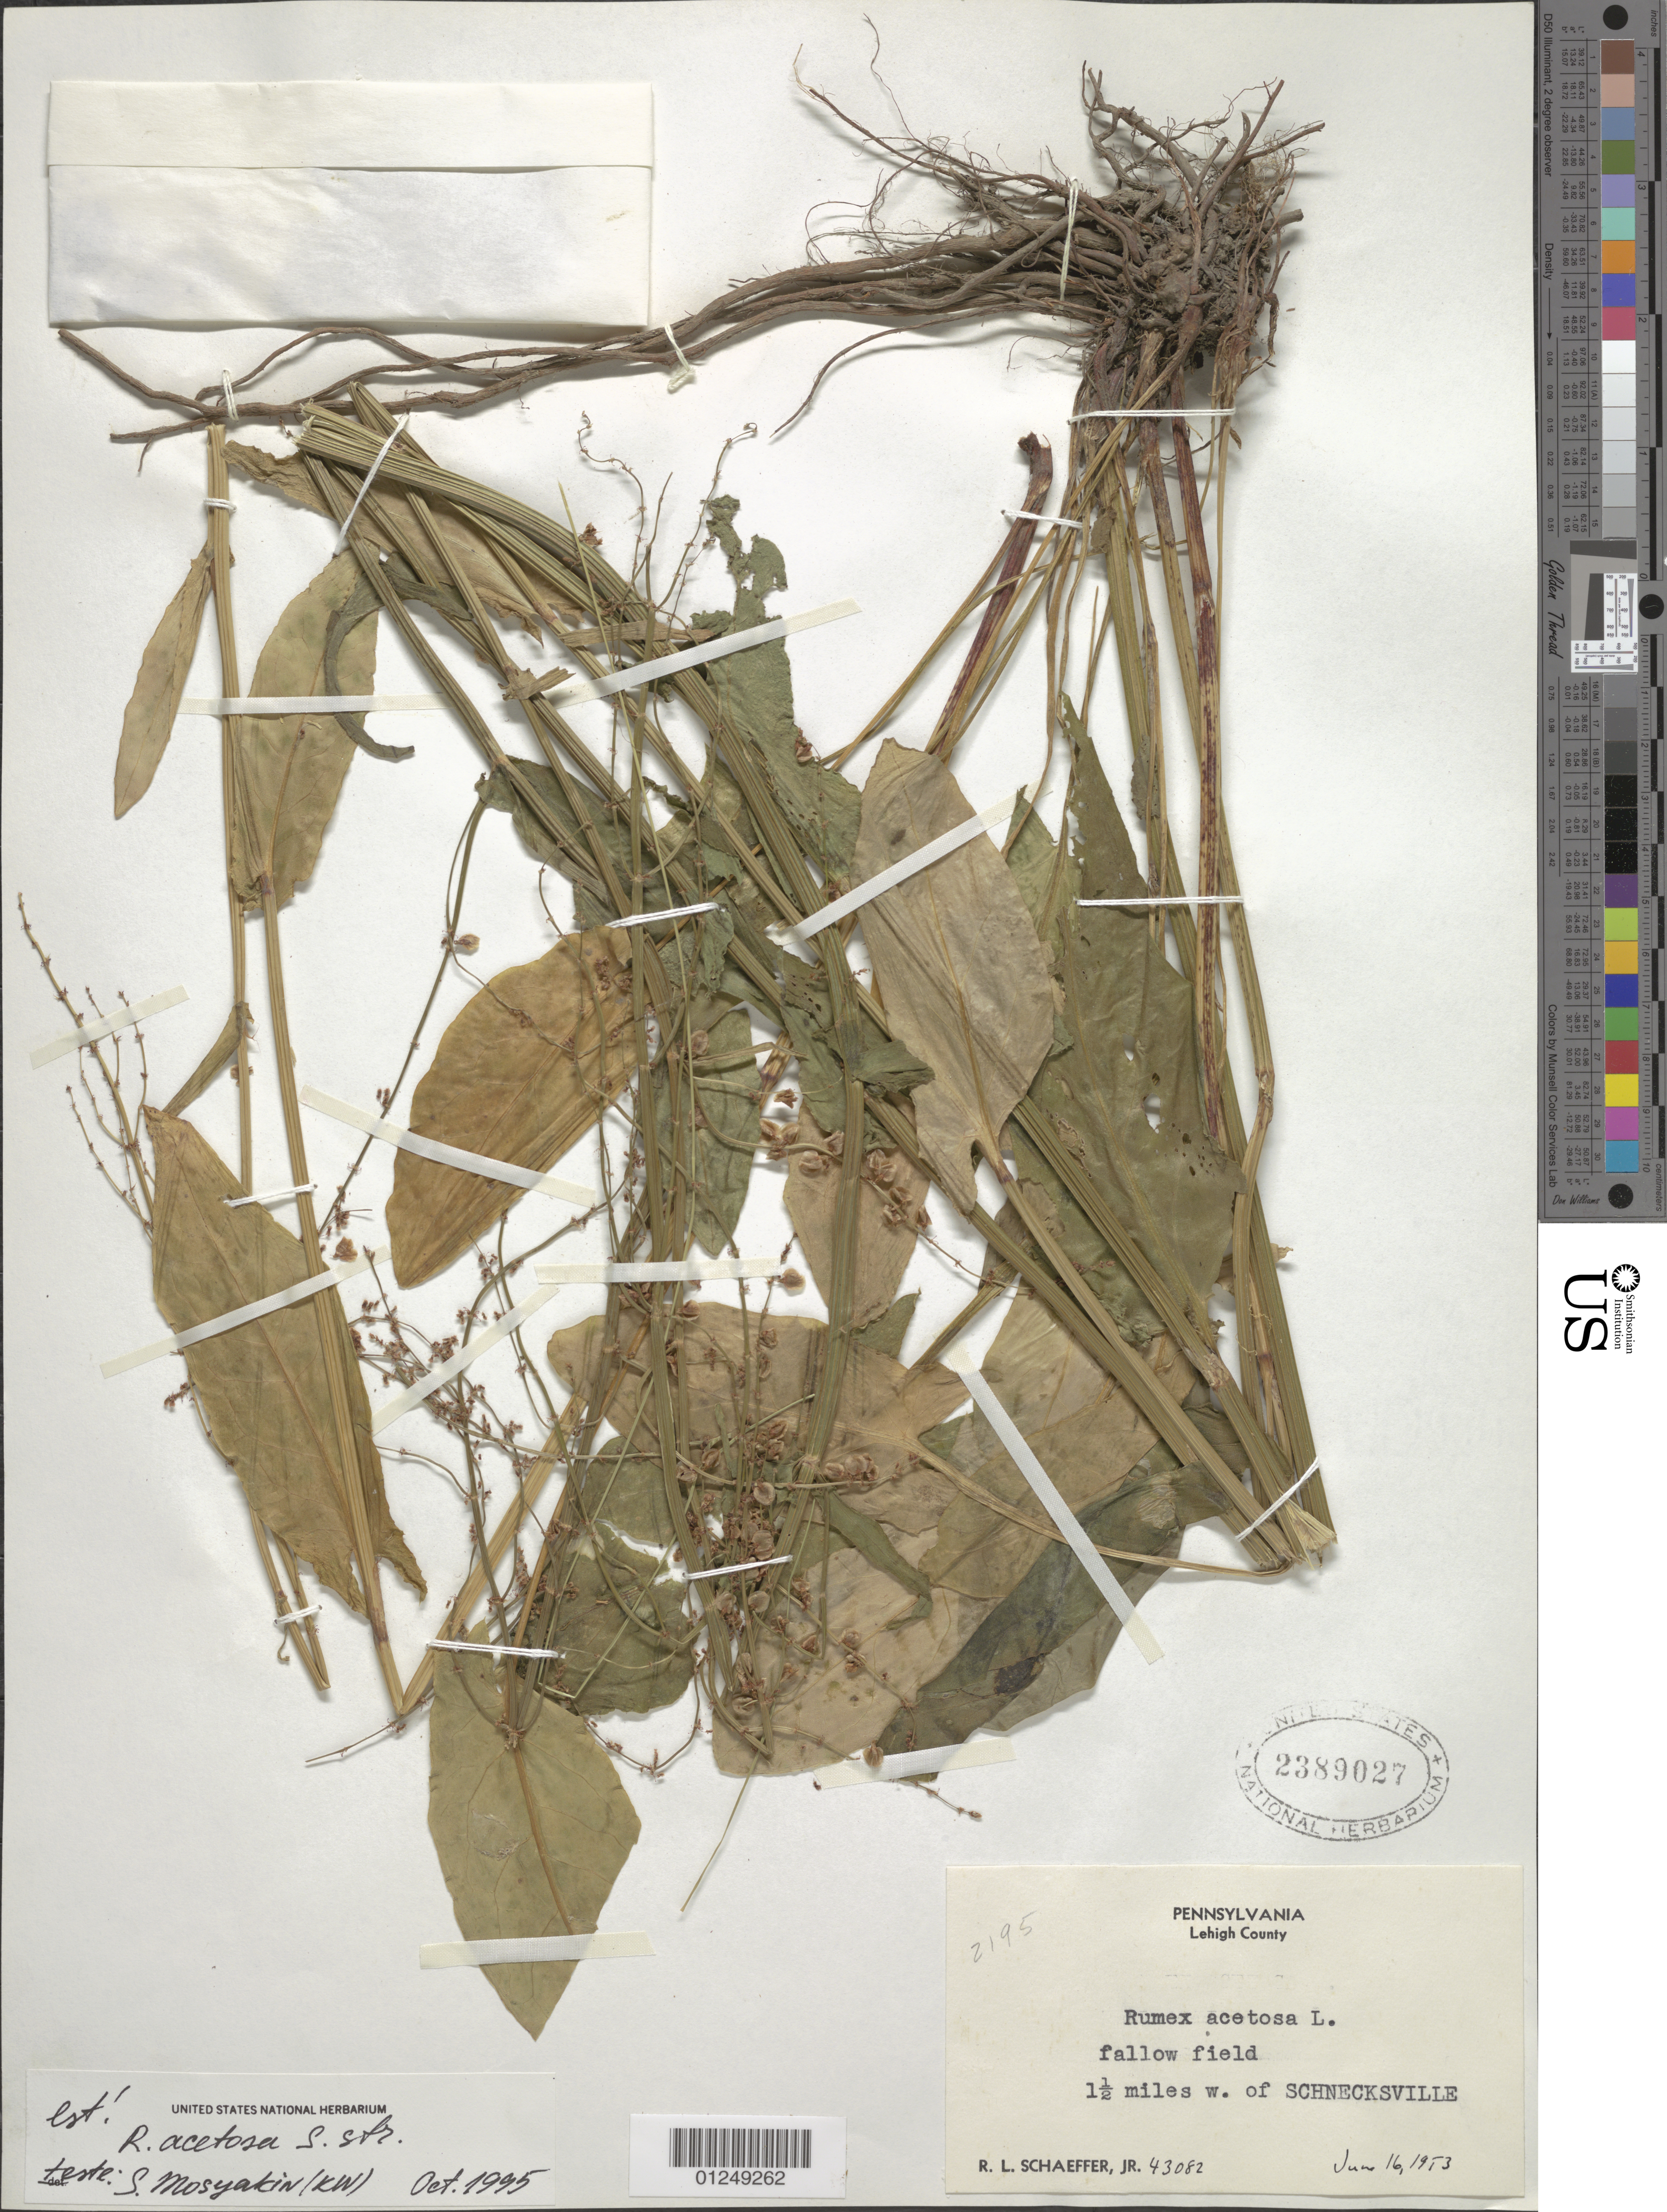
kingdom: Plantae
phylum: Tracheophyta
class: Magnoliopsida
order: Caryophyllales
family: Polygonaceae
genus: Rumex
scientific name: Rumex acetosa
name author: L.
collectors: R. L. Schaeffer Jr.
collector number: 43082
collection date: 1953-06-16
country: United States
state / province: Pennsylvania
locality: Lehigh County. 1½ miles w. of Schnecksville.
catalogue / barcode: US 2389027